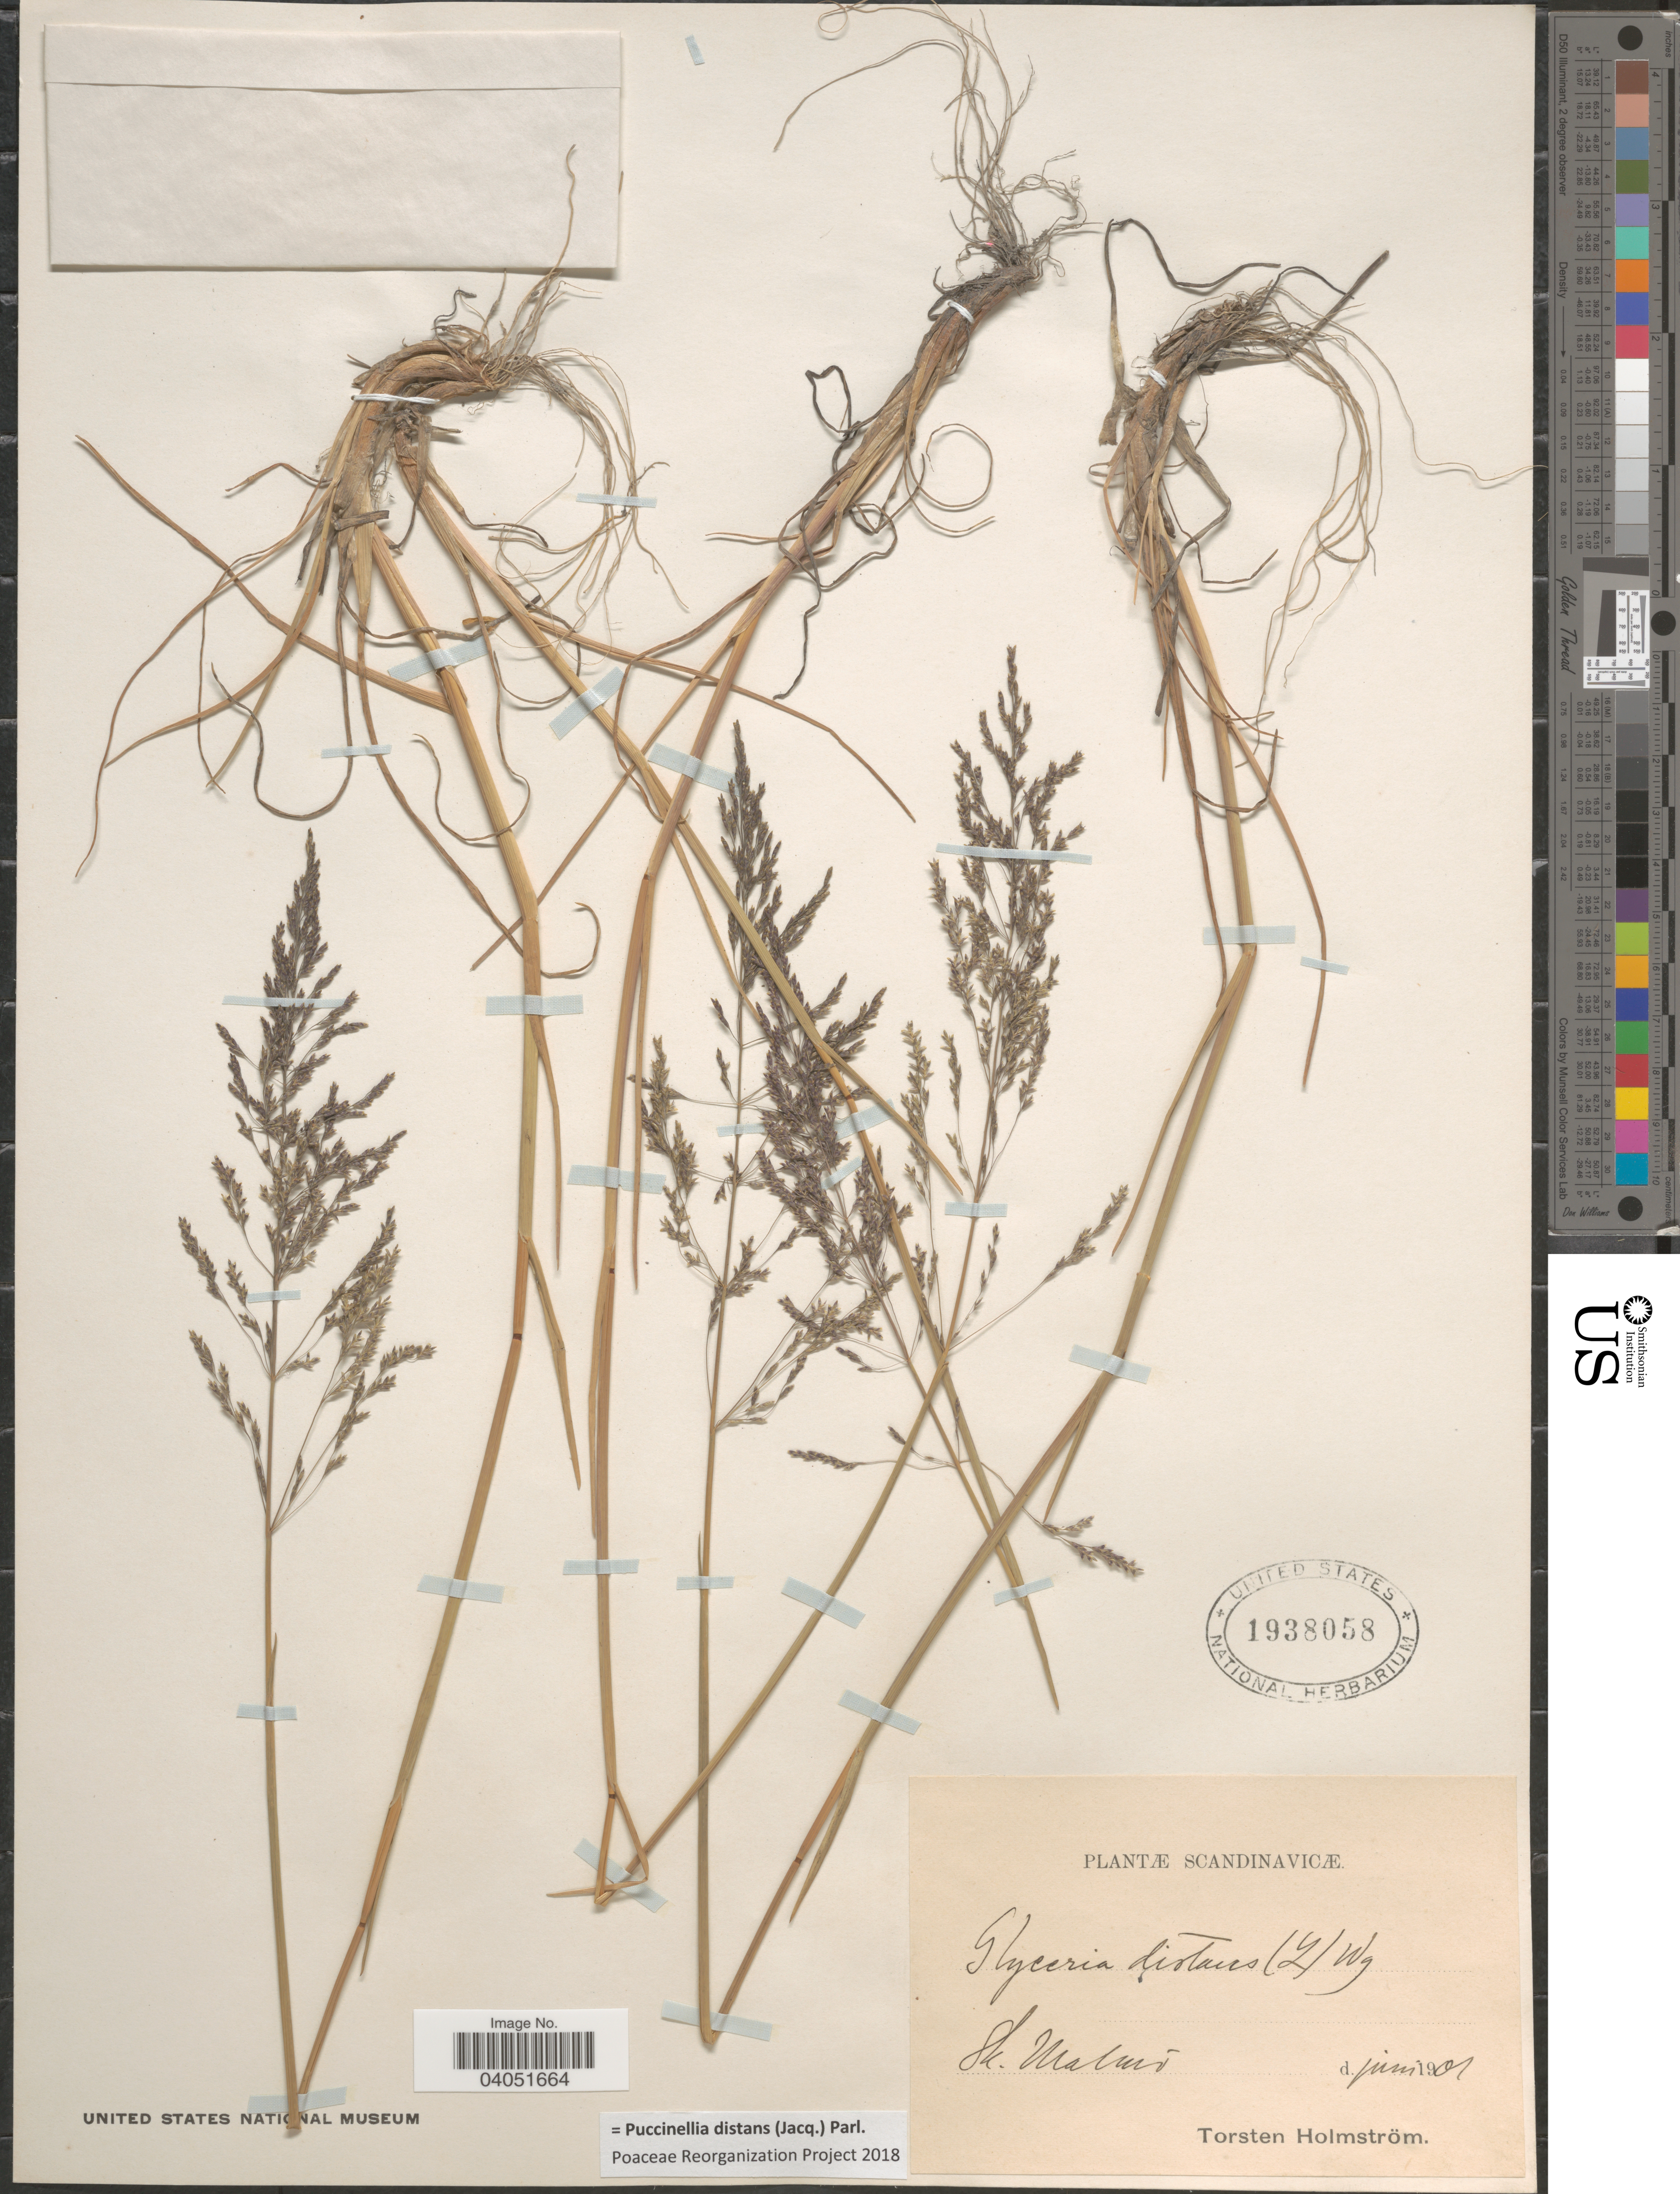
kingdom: Plantae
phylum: Tracheophyta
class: Liliopsida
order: Poales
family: Poaceae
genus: Puccinellia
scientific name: Puccinellia distans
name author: (Jacq.) Parl.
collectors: T. Holmstrom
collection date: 1901-06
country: Sweden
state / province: Skåne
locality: Scandinavicæ. Sk. Malmo.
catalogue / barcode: US 1938058